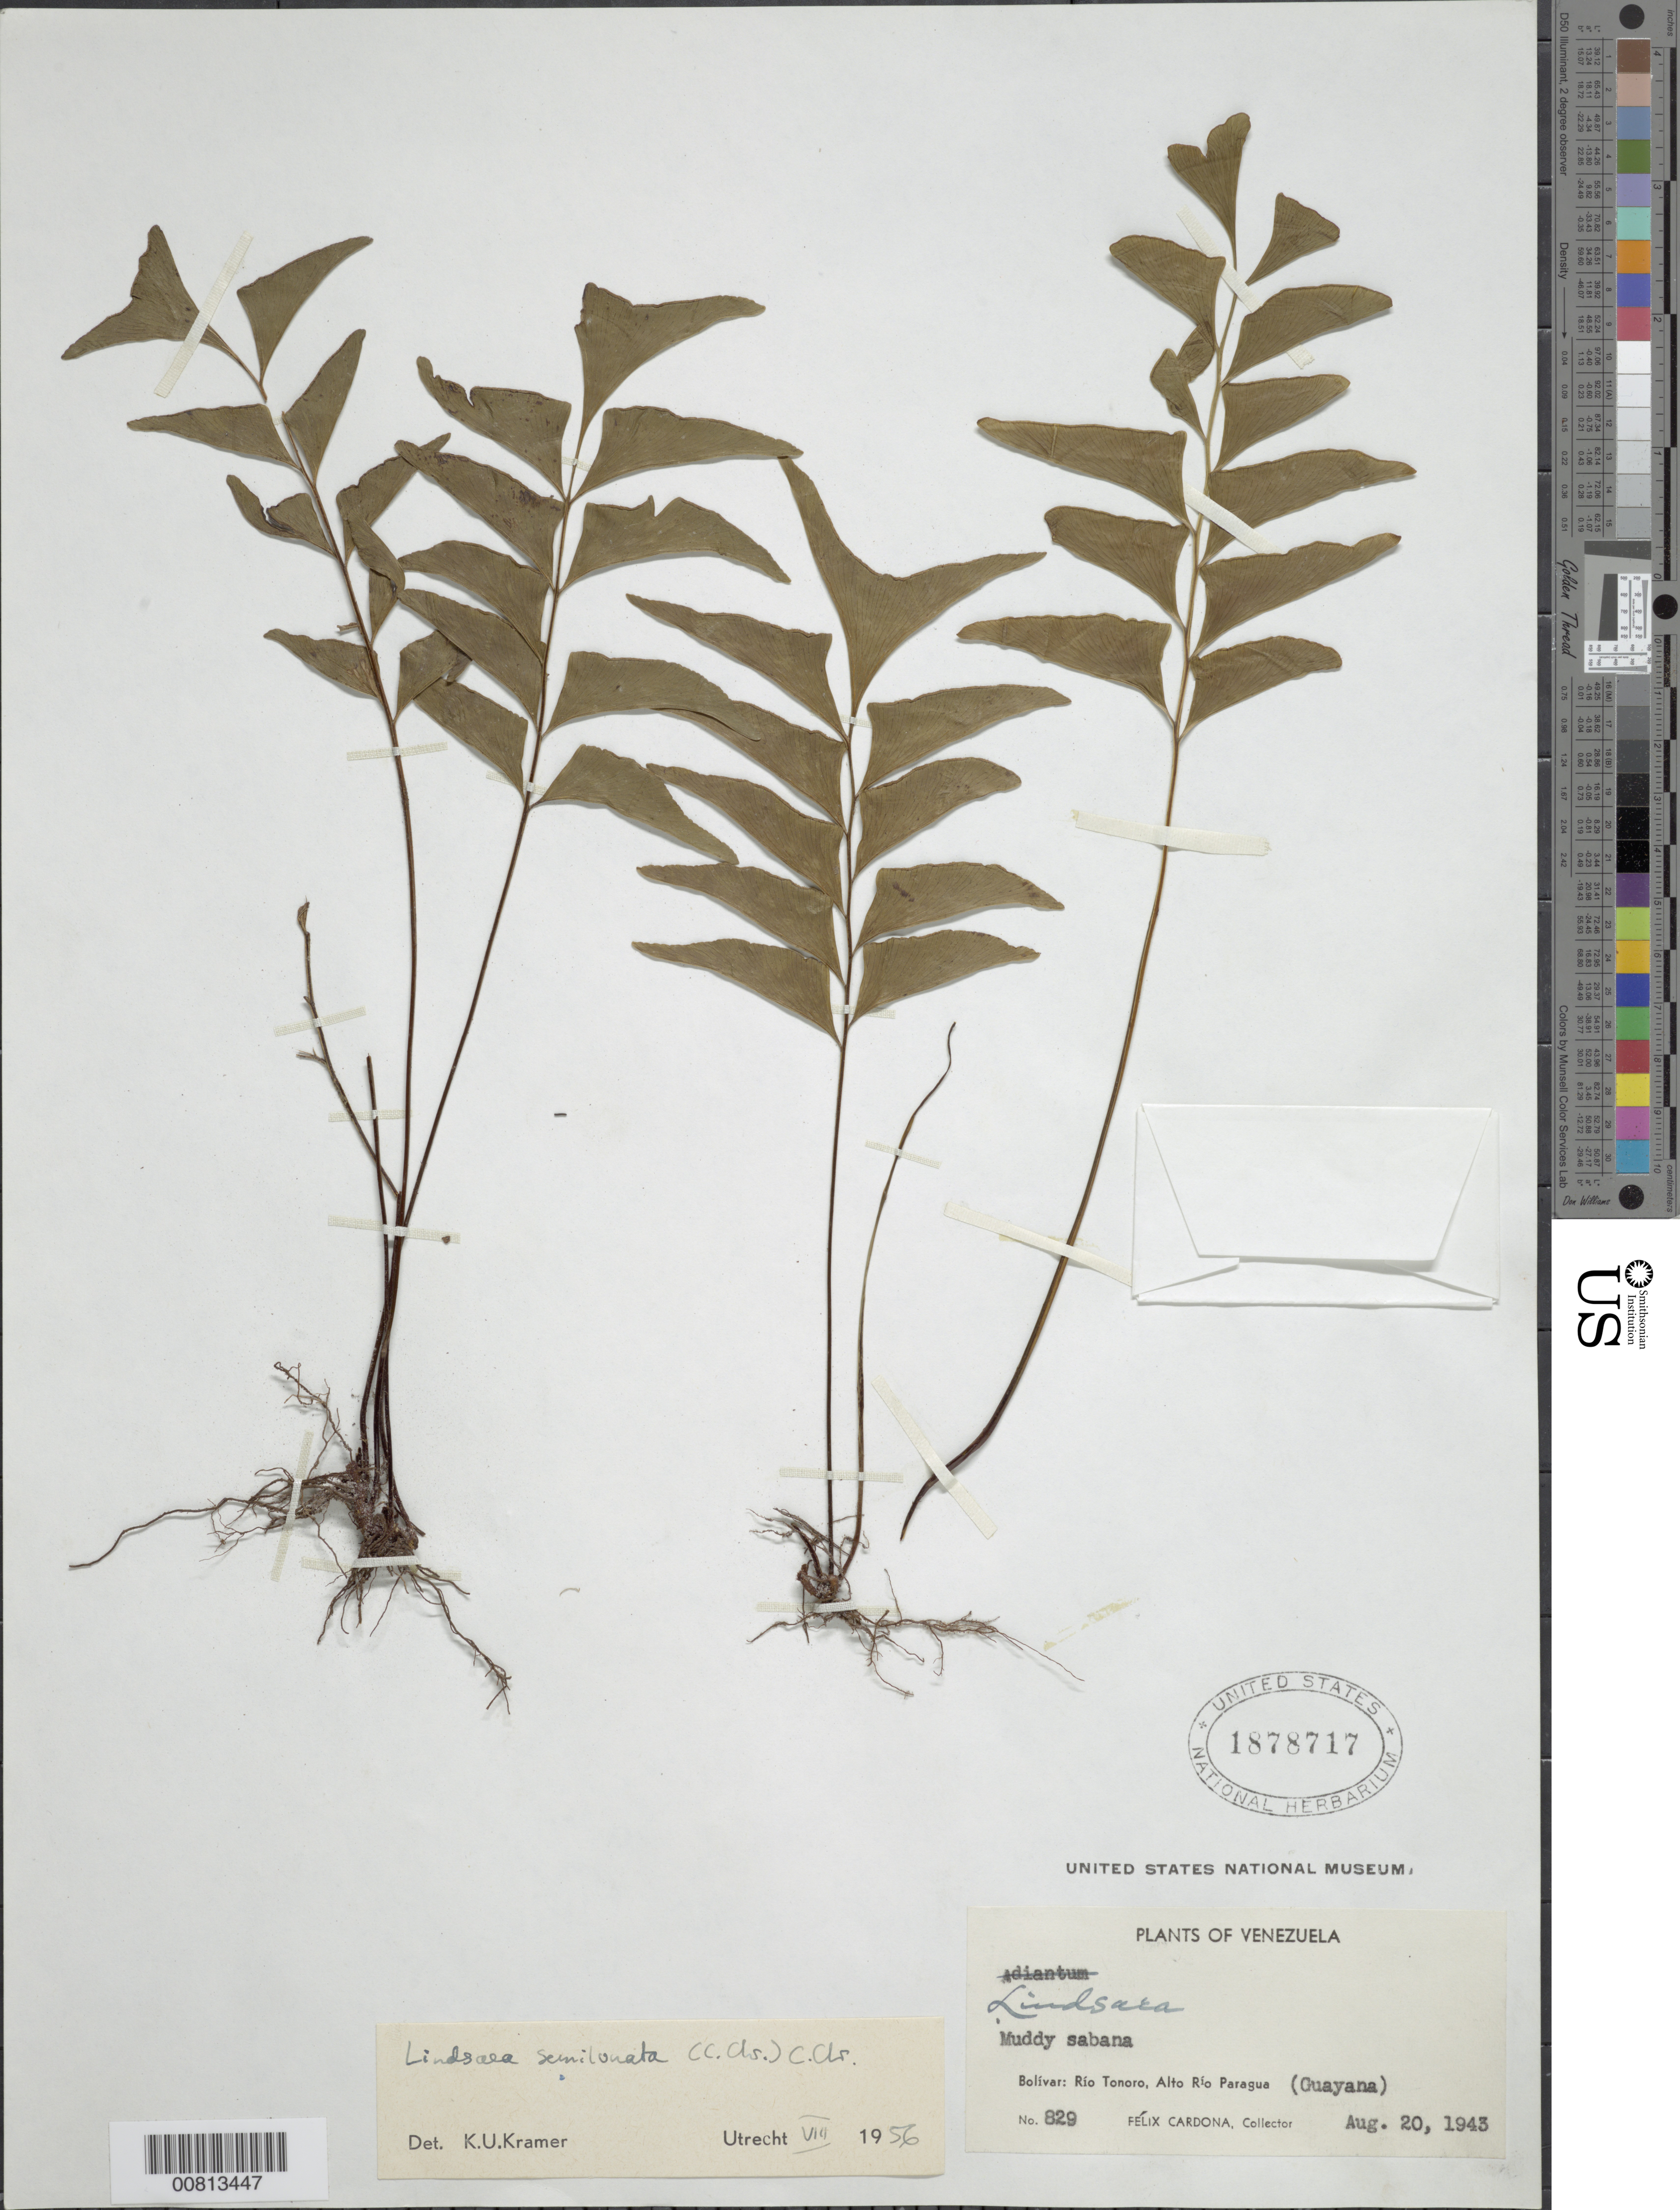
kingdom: Plantae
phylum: Tracheophyta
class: Polypodiopsida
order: Polypodiales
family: Lindsaeaceae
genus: Lindsaea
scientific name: Lindsaea semilunata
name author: (C. Chr.) C. Chr.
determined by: Kramer, K. U.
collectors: F. Cardona Puig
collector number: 829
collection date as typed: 20-Aug-43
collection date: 1943-08-20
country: Venezuela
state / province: Bolívar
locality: Alto Río Paragua, Río Tonoro (Guayana)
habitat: Muddy savanna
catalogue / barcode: US 1878717